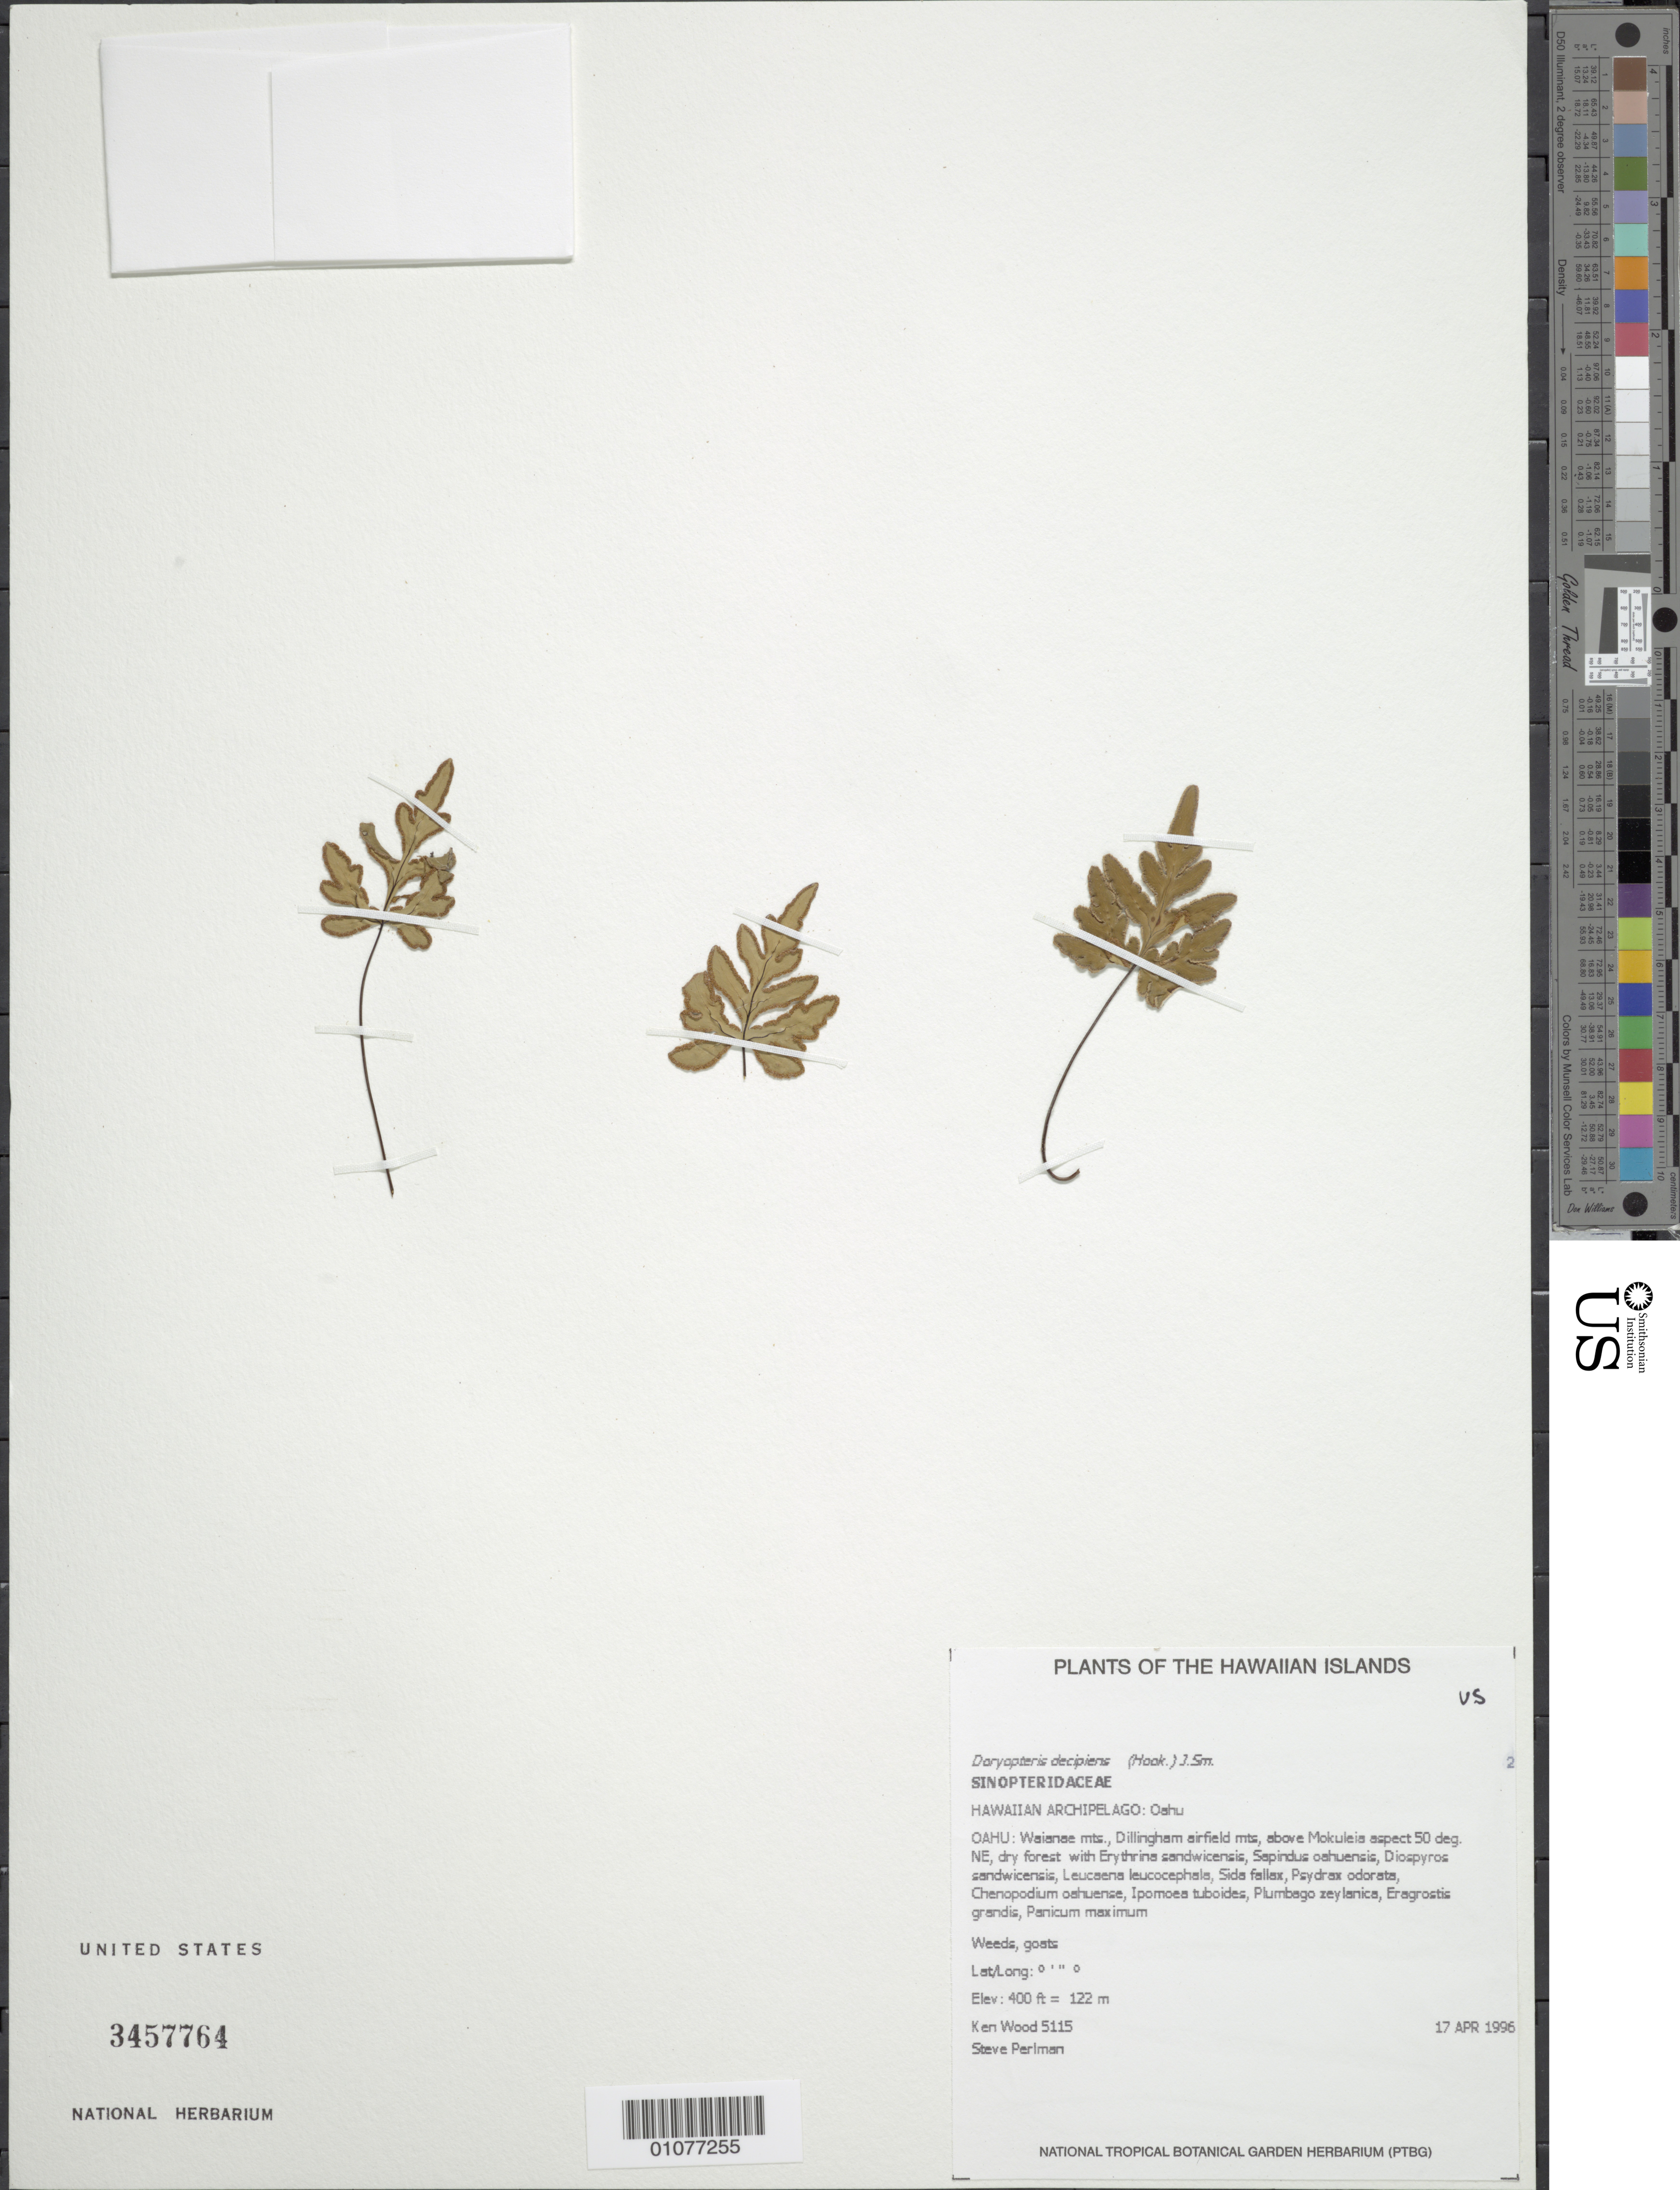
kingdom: Plantae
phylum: Tracheophyta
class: Polypodiopsida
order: Polypodiales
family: Pteridaceae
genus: Doryopteris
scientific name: Doryopteris decipiens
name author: (Hook.) J. Sm.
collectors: K. R. Wood & S. P. Perlman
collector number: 5115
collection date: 1996-04-17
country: United States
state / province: Hawaii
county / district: Honolulu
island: Oahu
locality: Waianae Mts., Dillingham airfield Mts., abover Mokuleia aspect 50 deg. NE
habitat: dry forest; weeds, goats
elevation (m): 122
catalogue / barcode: US 3457764